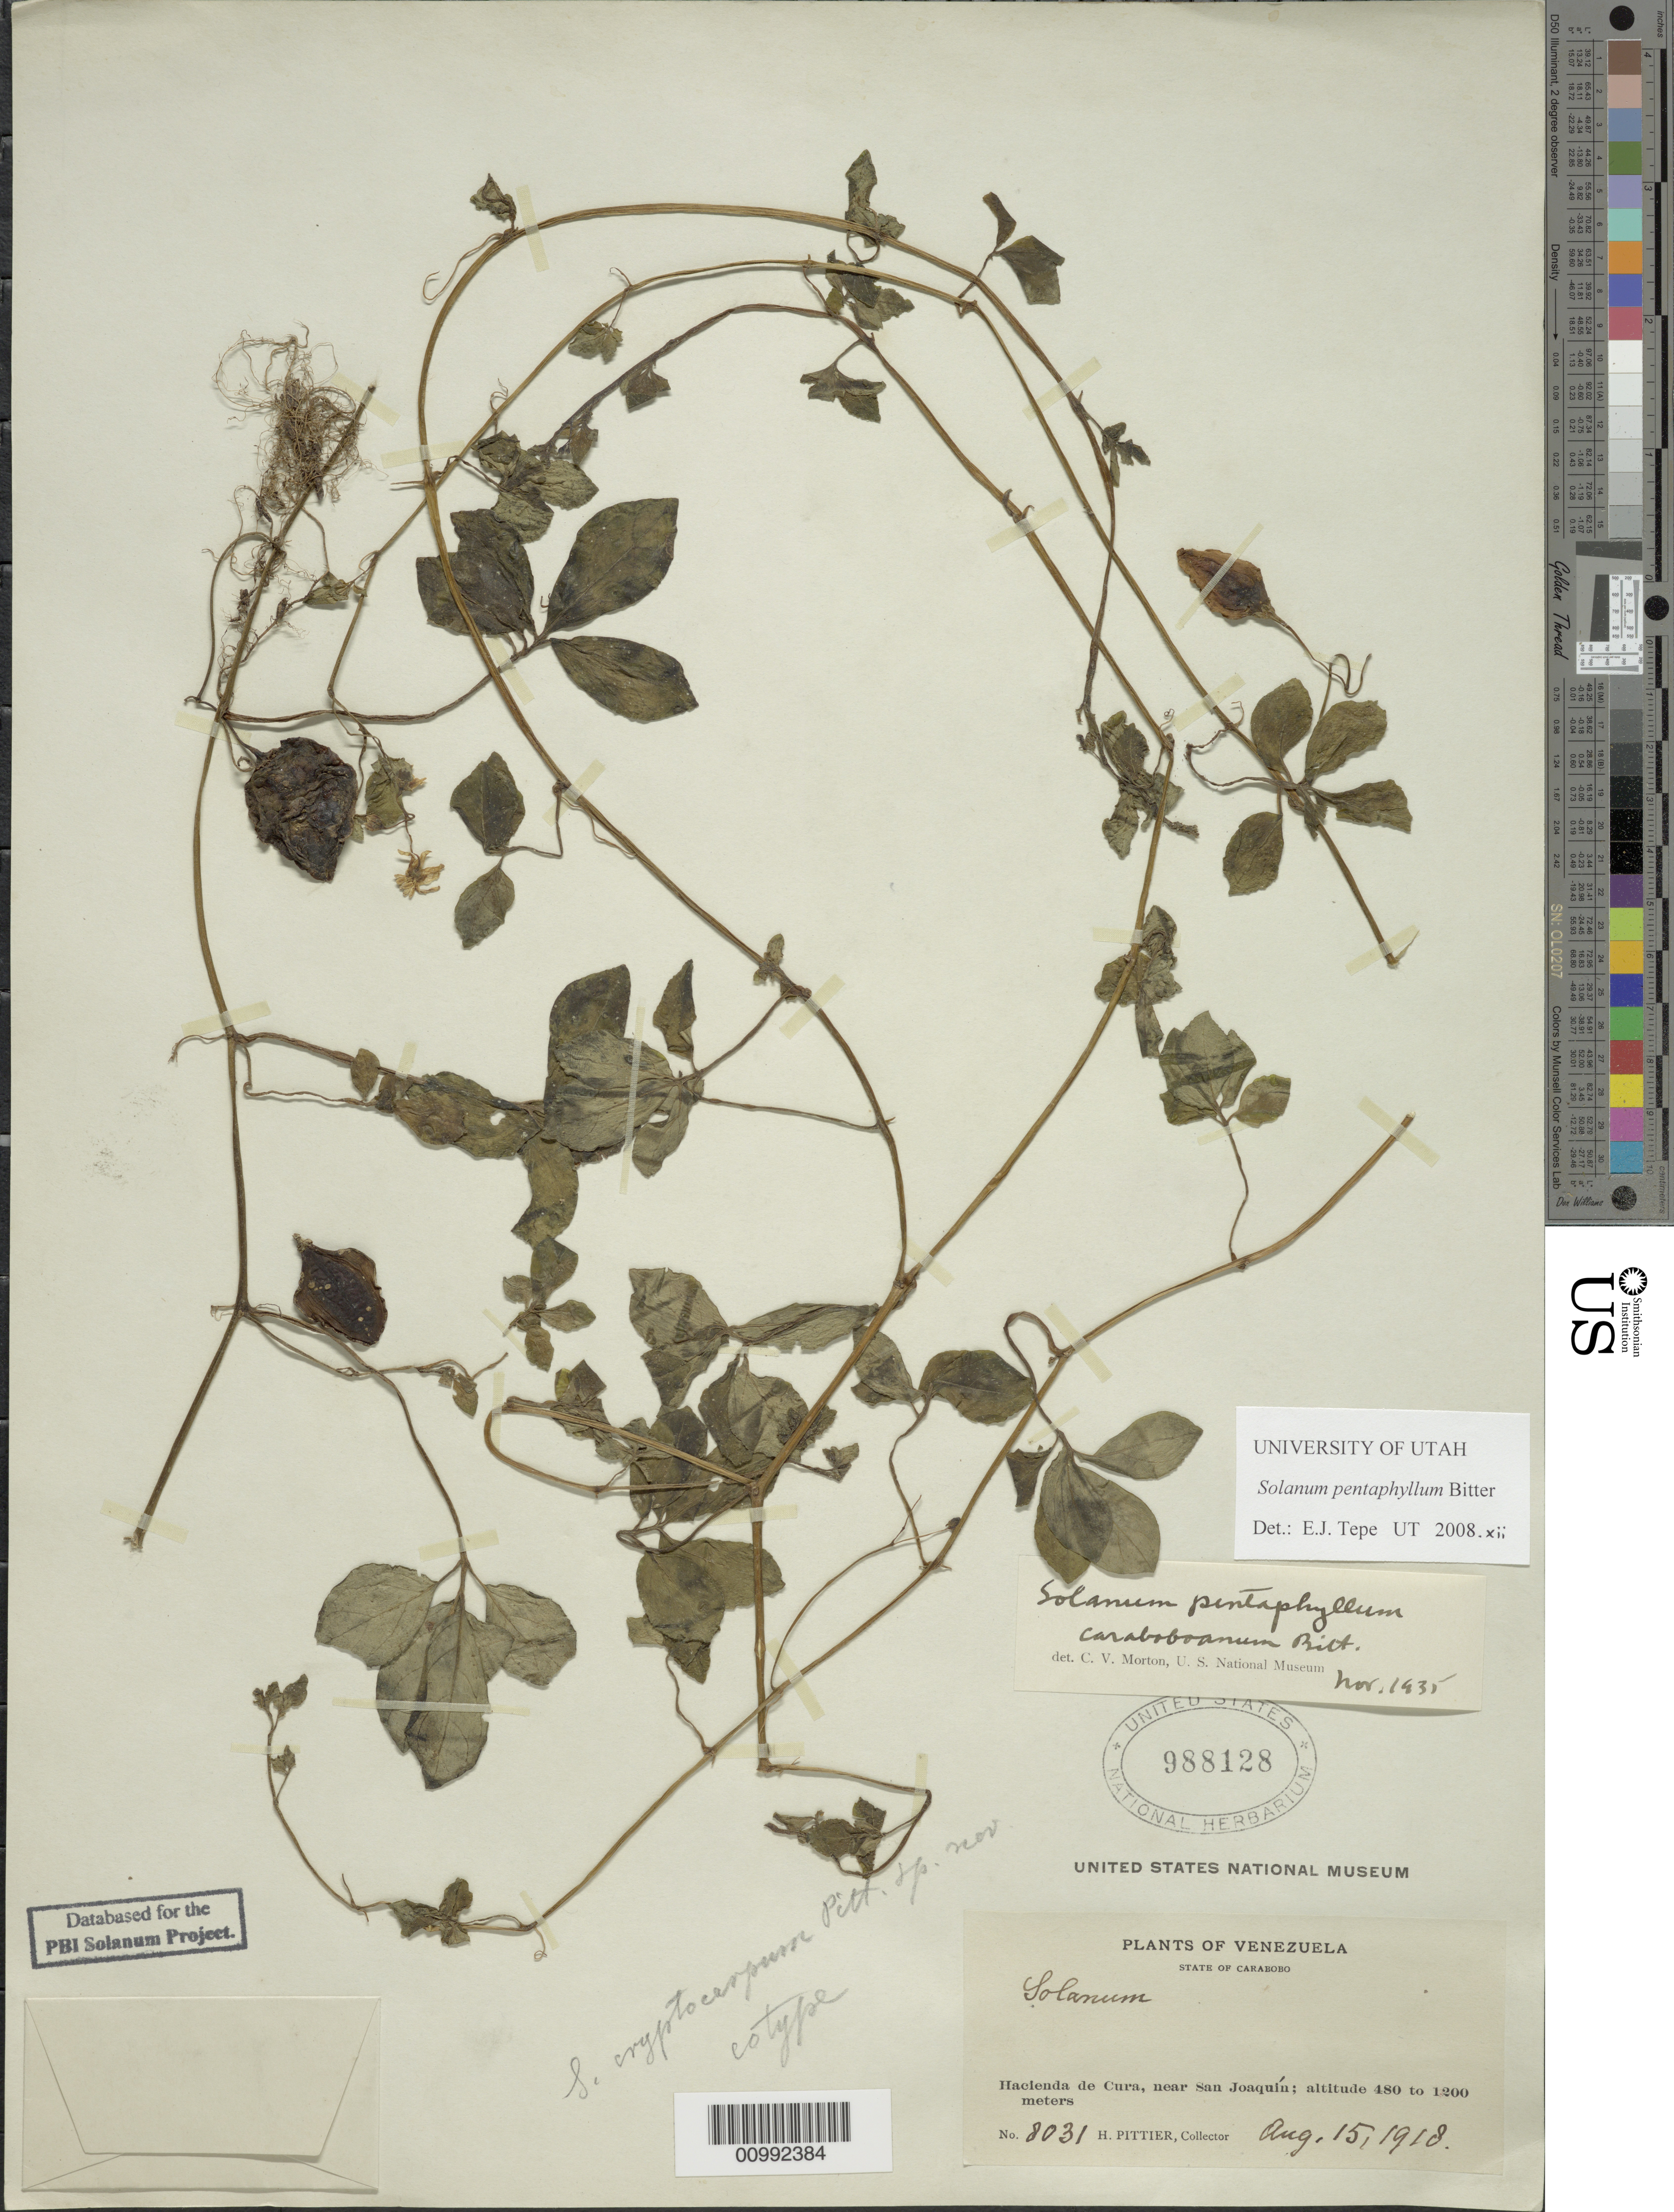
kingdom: Plantae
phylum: Tracheophyta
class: Magnoliopsida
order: Solanales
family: Solanaceae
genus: Solanum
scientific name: Solanum pentaphyllum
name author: Bitter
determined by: Tepe, E. J., (UT)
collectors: H. F. Pittier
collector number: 8031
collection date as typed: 15 Aug 1918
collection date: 1918-08-15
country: Venezuela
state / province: Carabobo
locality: Hacienda de Cura, near San Joaquin.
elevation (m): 480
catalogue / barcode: US 988128